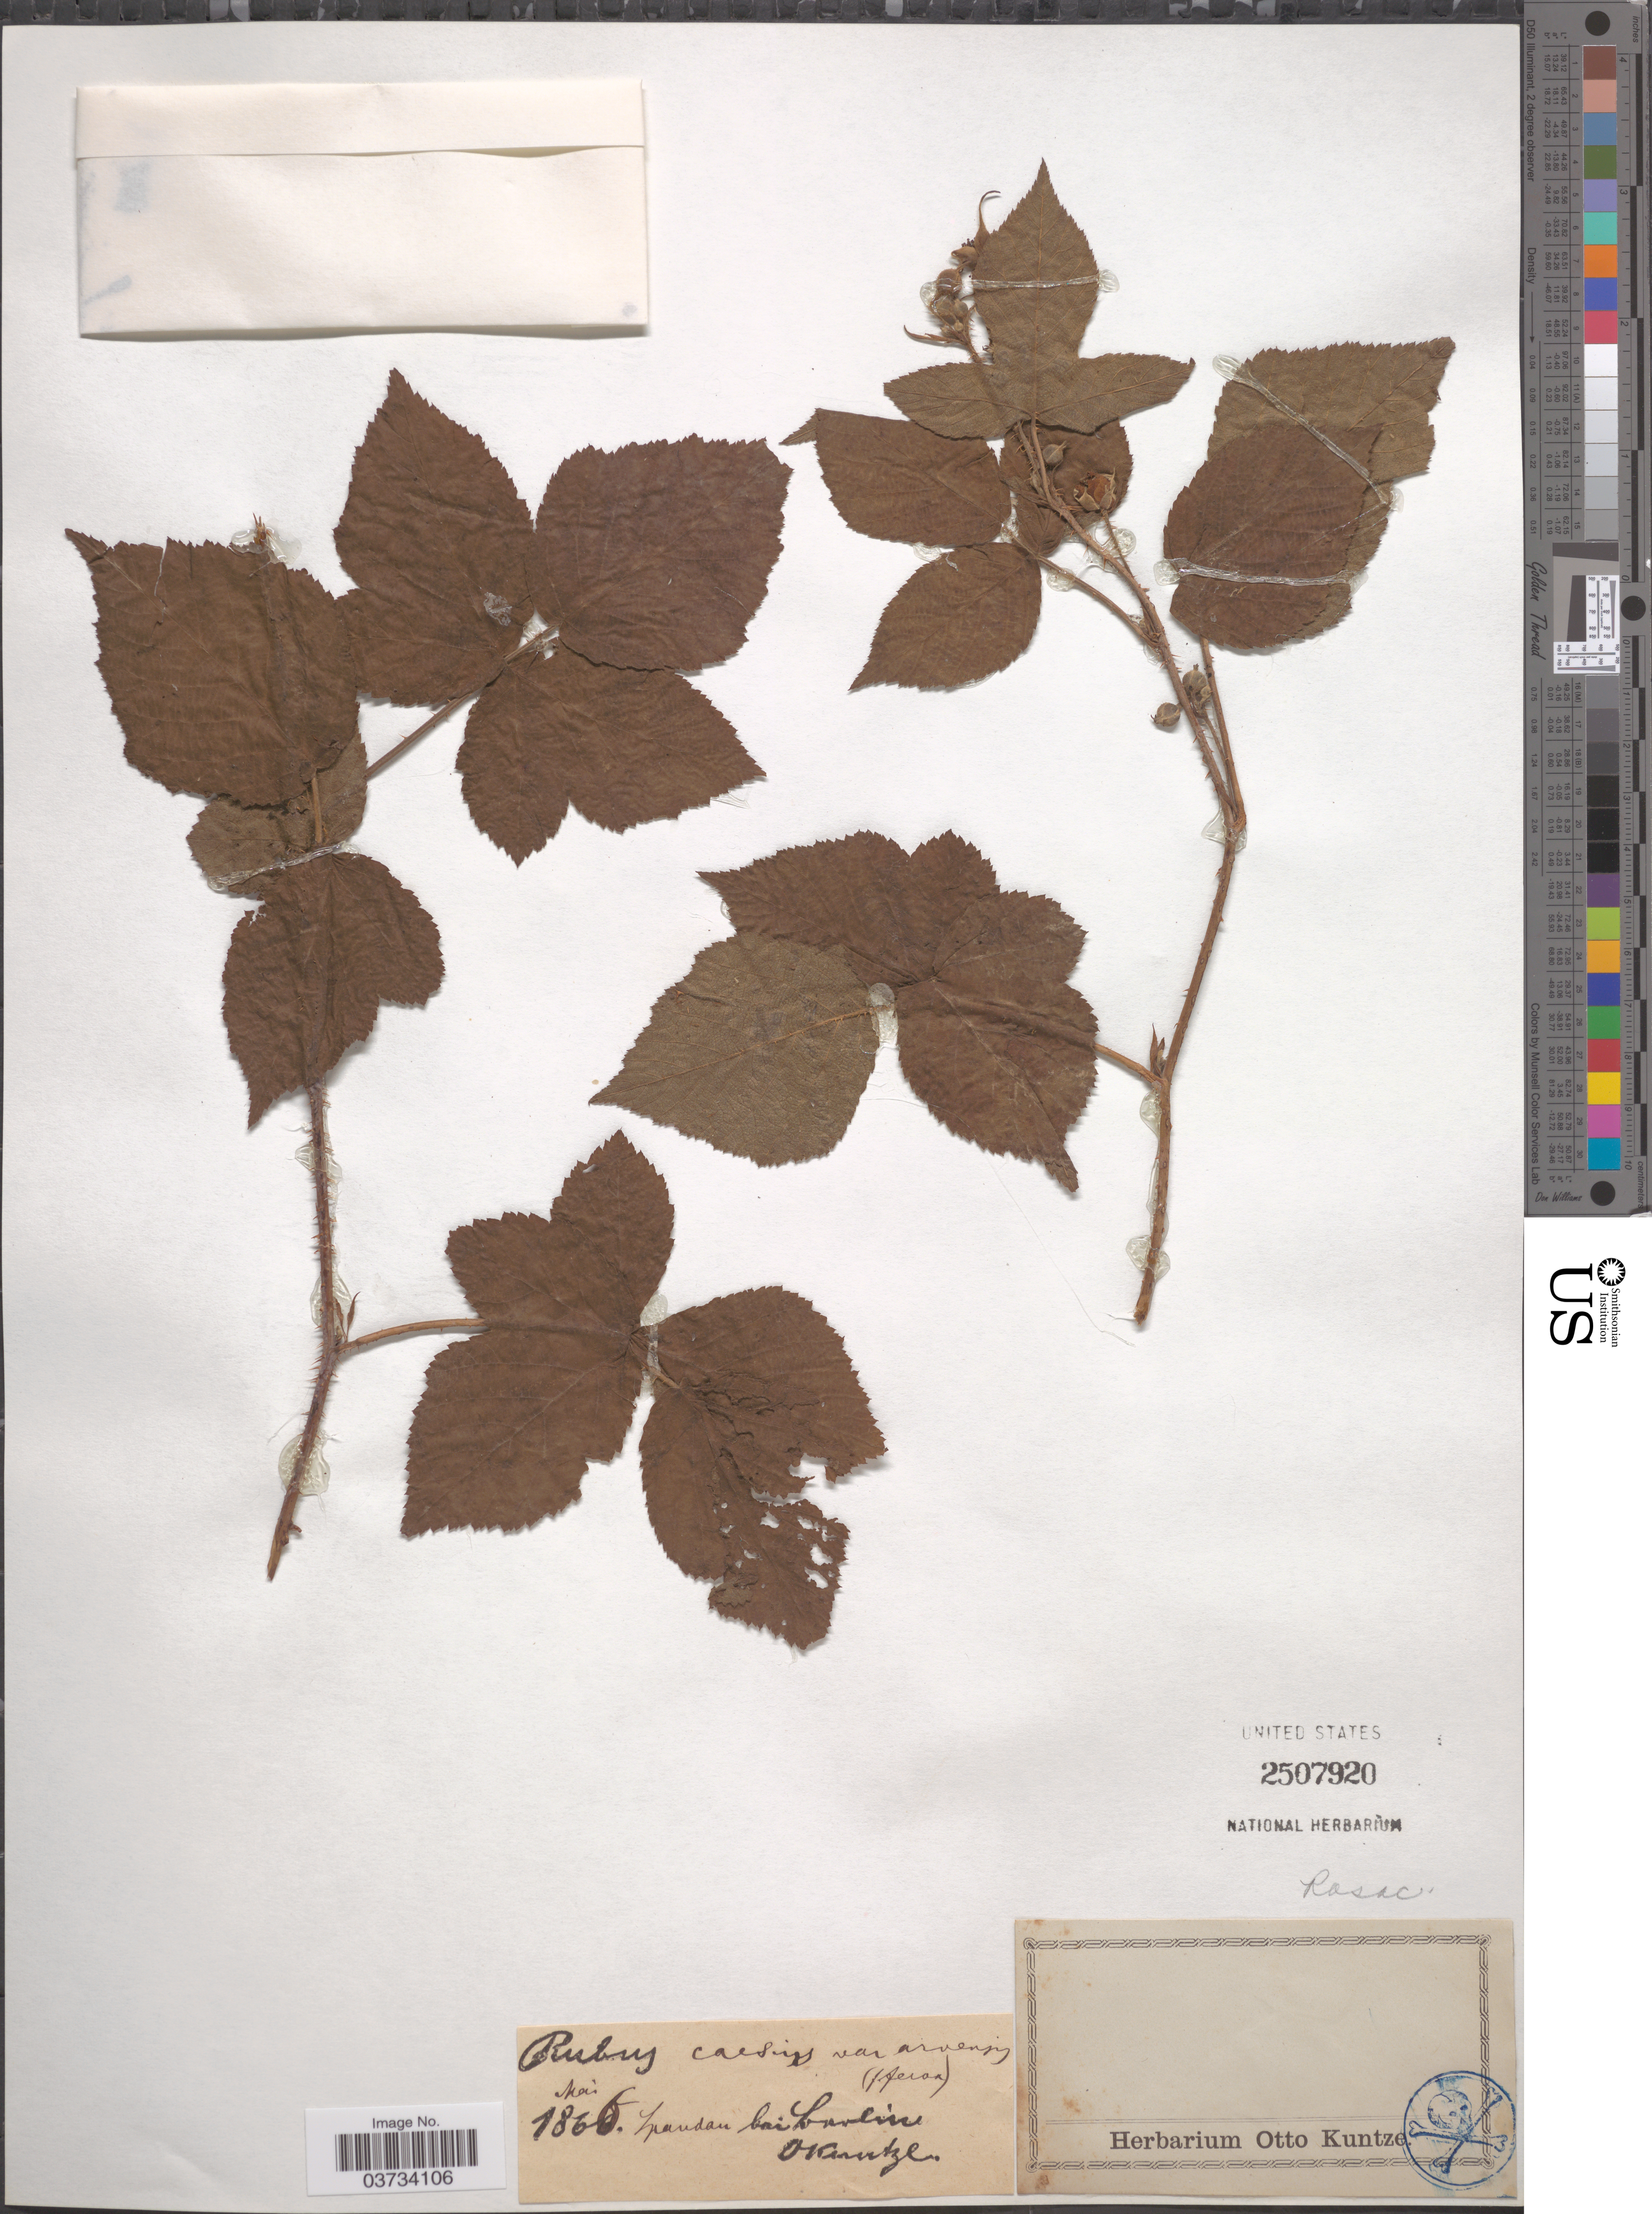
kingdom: Plantae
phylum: Tracheophyta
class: Magnoliopsida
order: Rosales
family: Rosaceae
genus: Rubus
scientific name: Rubus caesius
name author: L.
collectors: C.E.O. Kuntze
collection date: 1866-05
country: Germany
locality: Spandau bei Lowlin. [interpreted]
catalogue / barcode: US 2507920